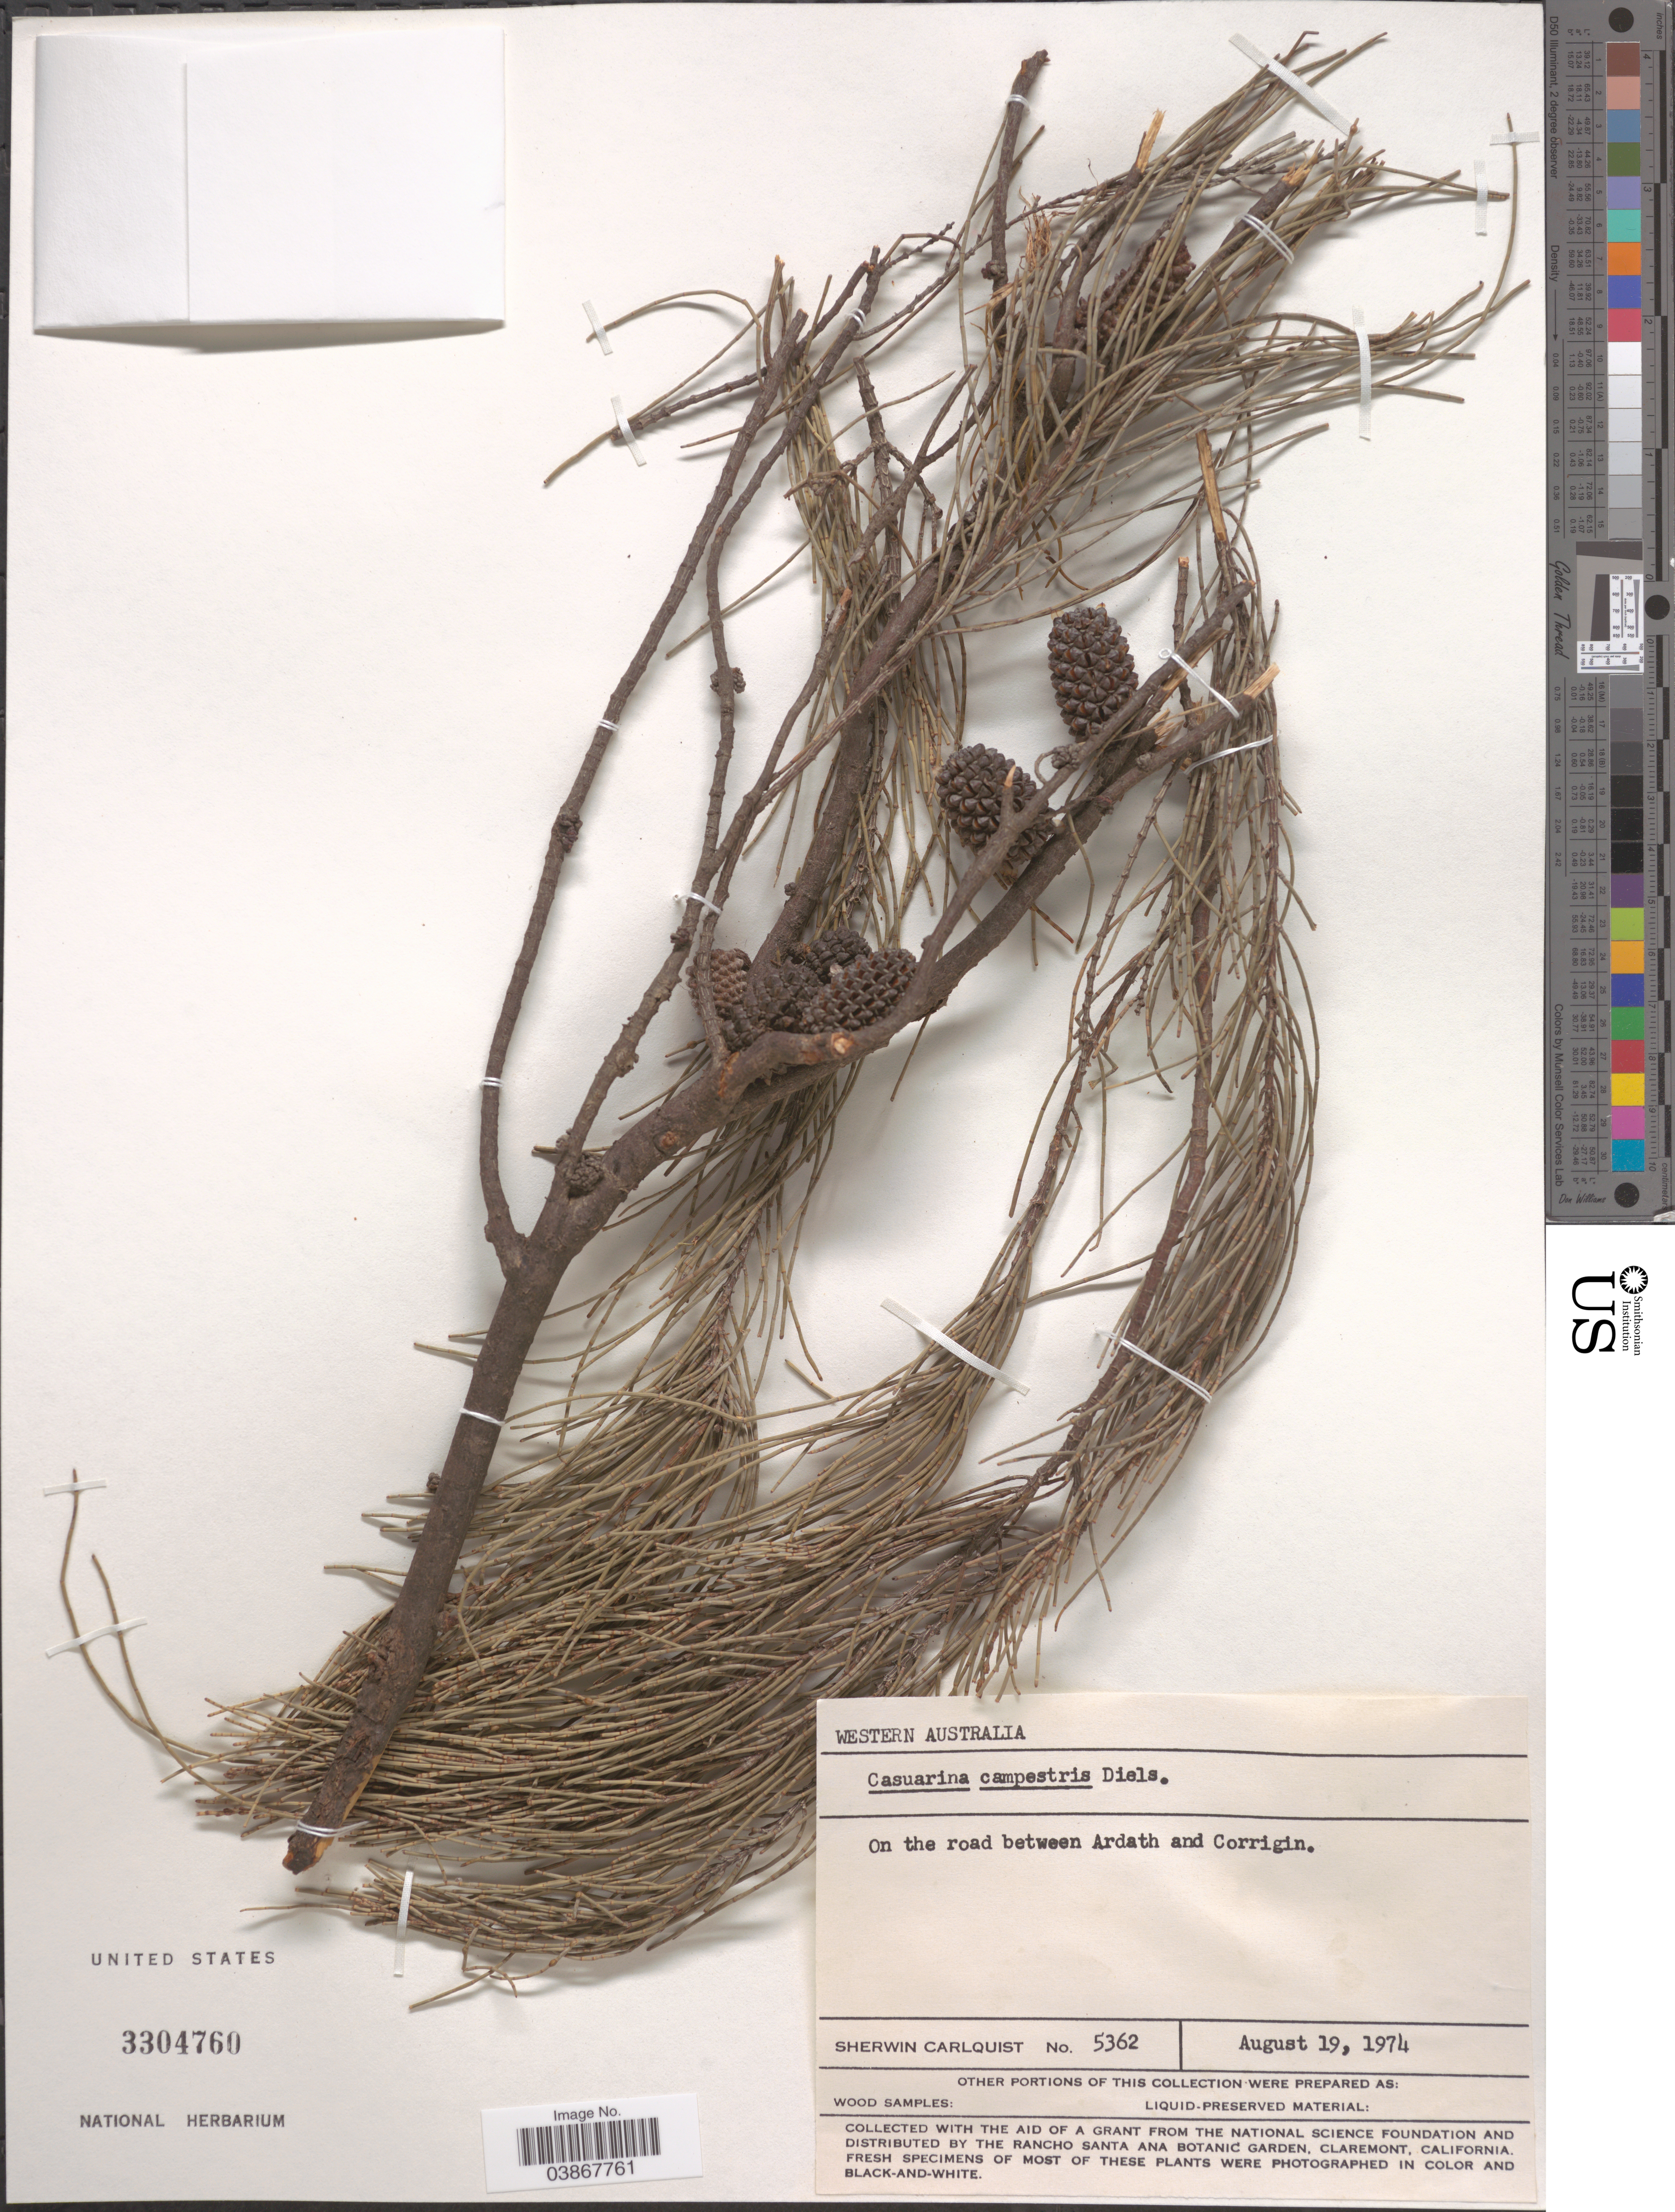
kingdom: Plantae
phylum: Tracheophyta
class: Magnoliopsida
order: Fagales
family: Casuarinaceae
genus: Casuarina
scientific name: Casuarina campestris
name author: Diels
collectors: S. Carlquist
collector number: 5362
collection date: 1974-08-19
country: Australia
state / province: Western Australia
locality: On the road between Ardath and Corrigin.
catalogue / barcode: US 3304760